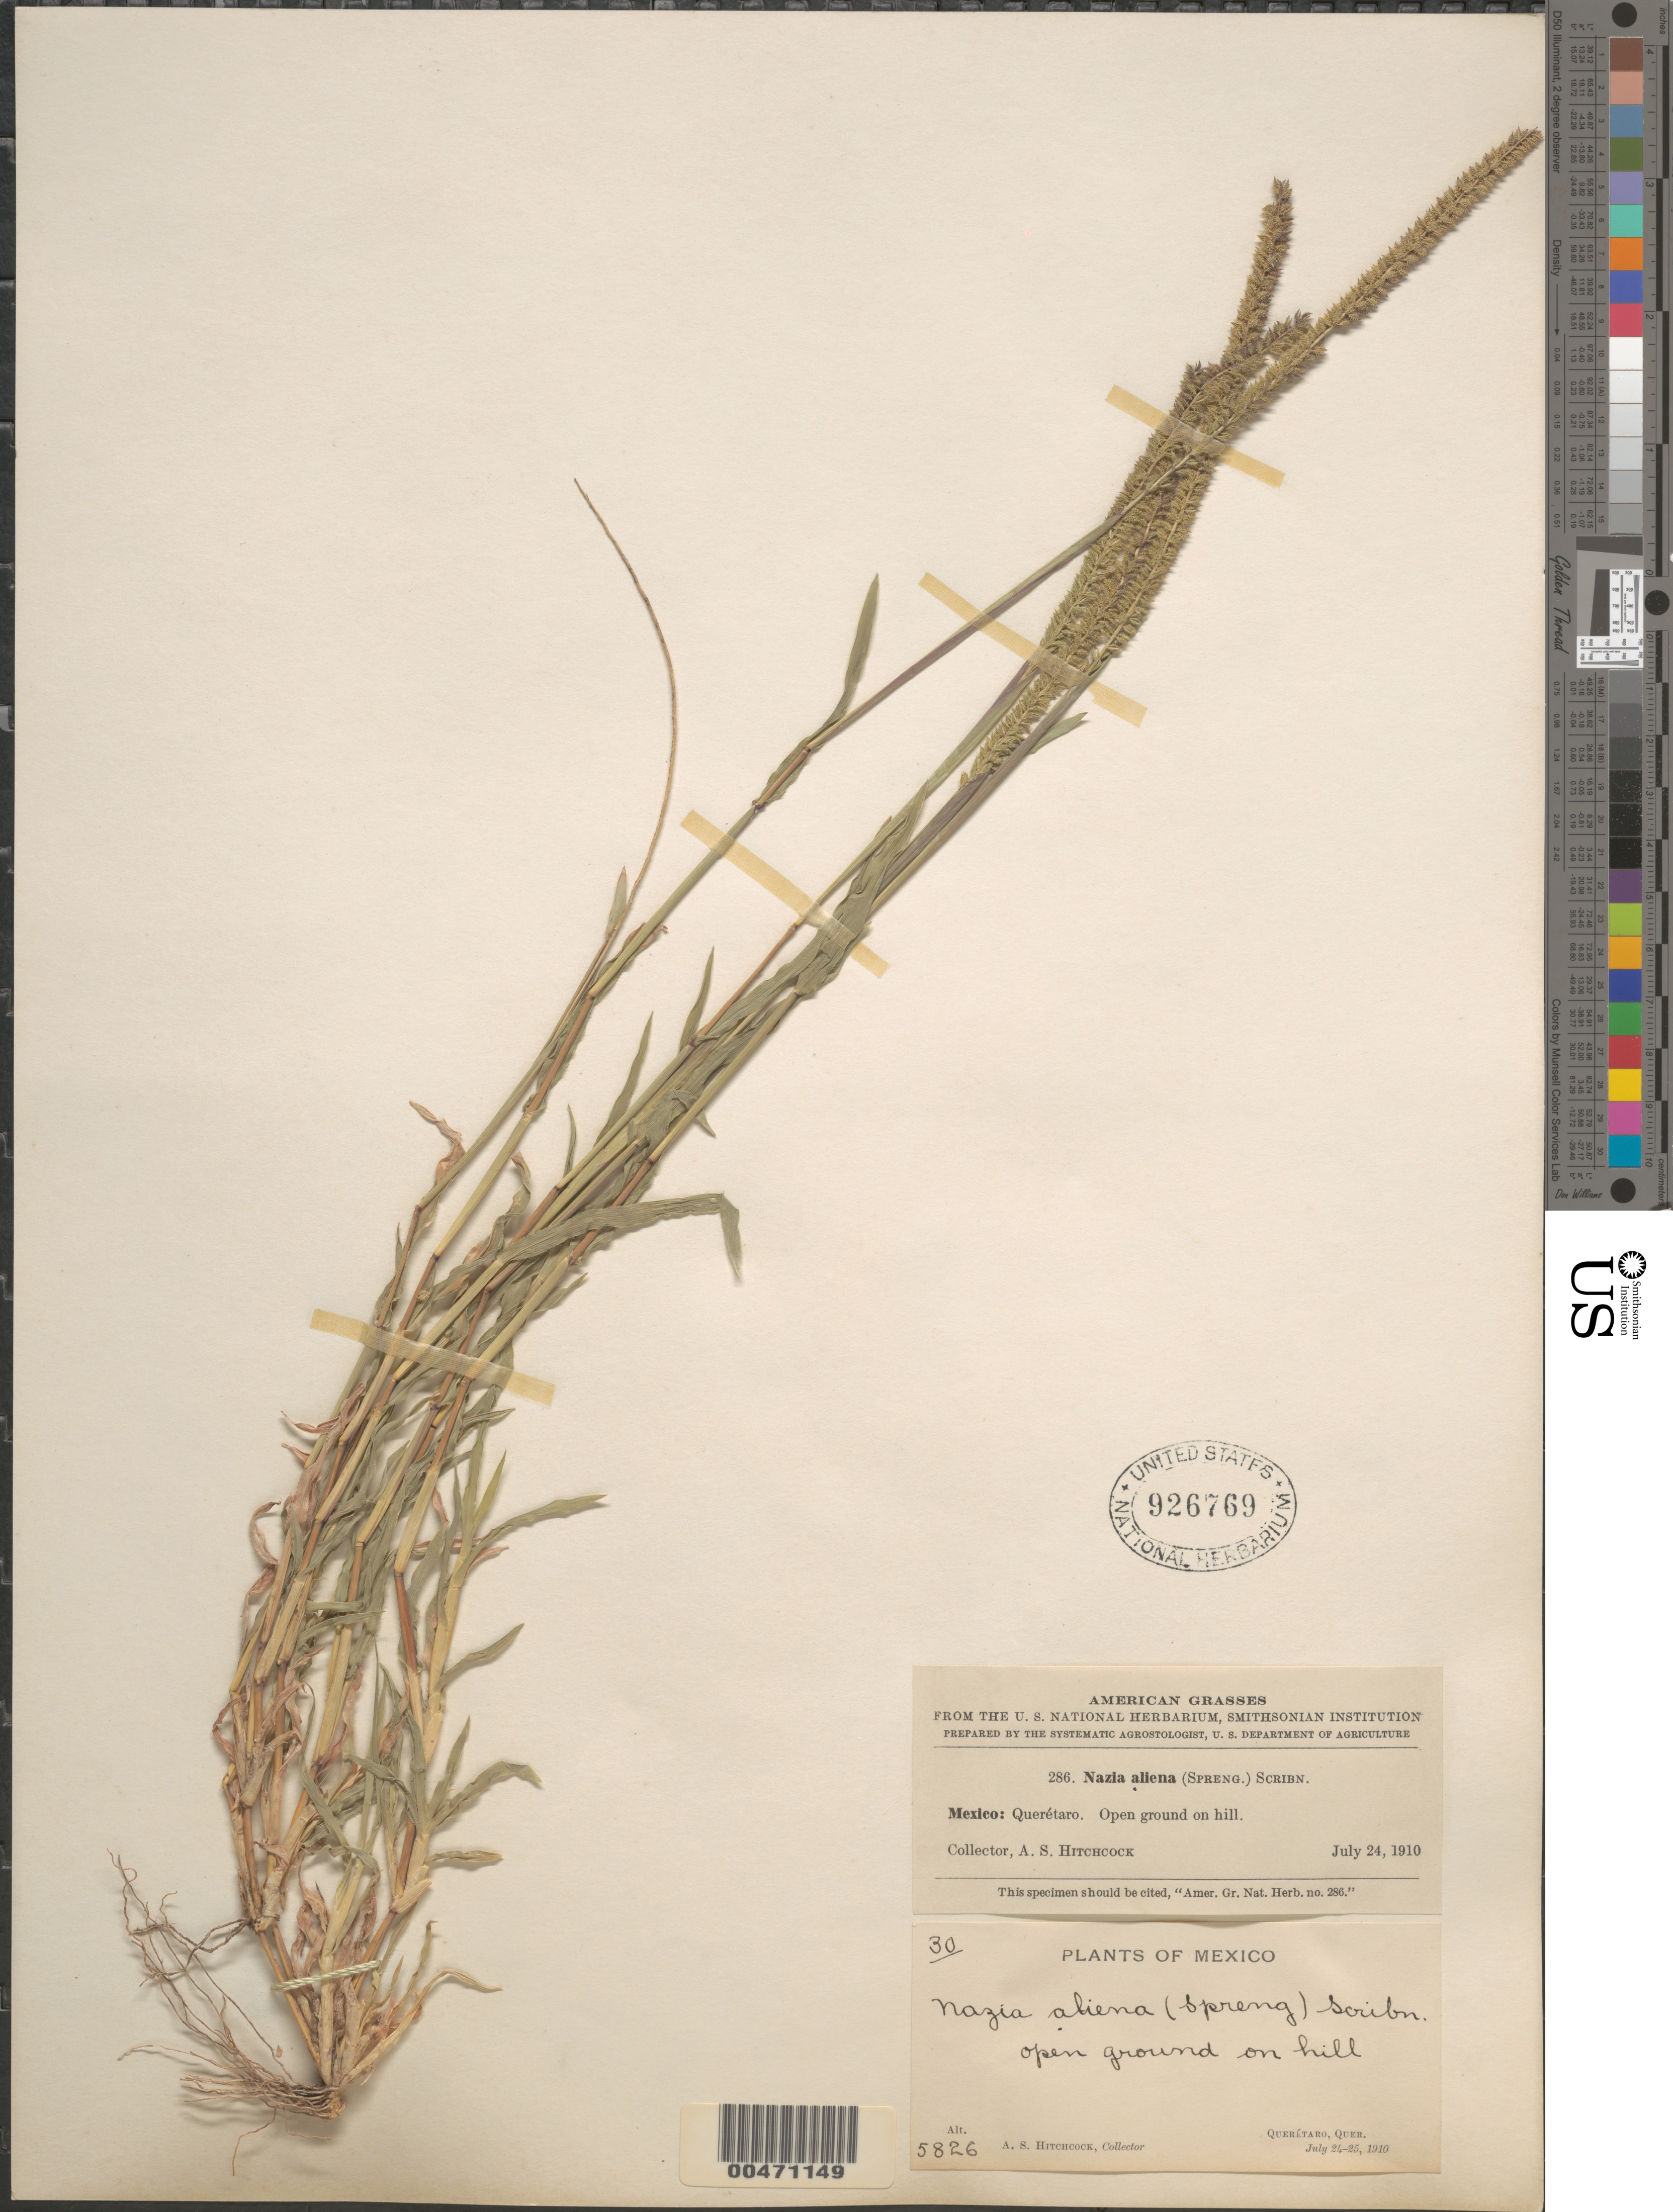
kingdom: Plantae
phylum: Tracheophyta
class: Liliopsida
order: Poales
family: Poaceae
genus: Tragus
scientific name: Tragus berteronianus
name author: Schult.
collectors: A. S. Hitchcock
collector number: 5826/30/286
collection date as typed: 24 Jul 1910 to 25 Jul 1910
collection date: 1910-07-24/1910-07-25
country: Mexico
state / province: Querétaro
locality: Querétaro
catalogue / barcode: US 926769